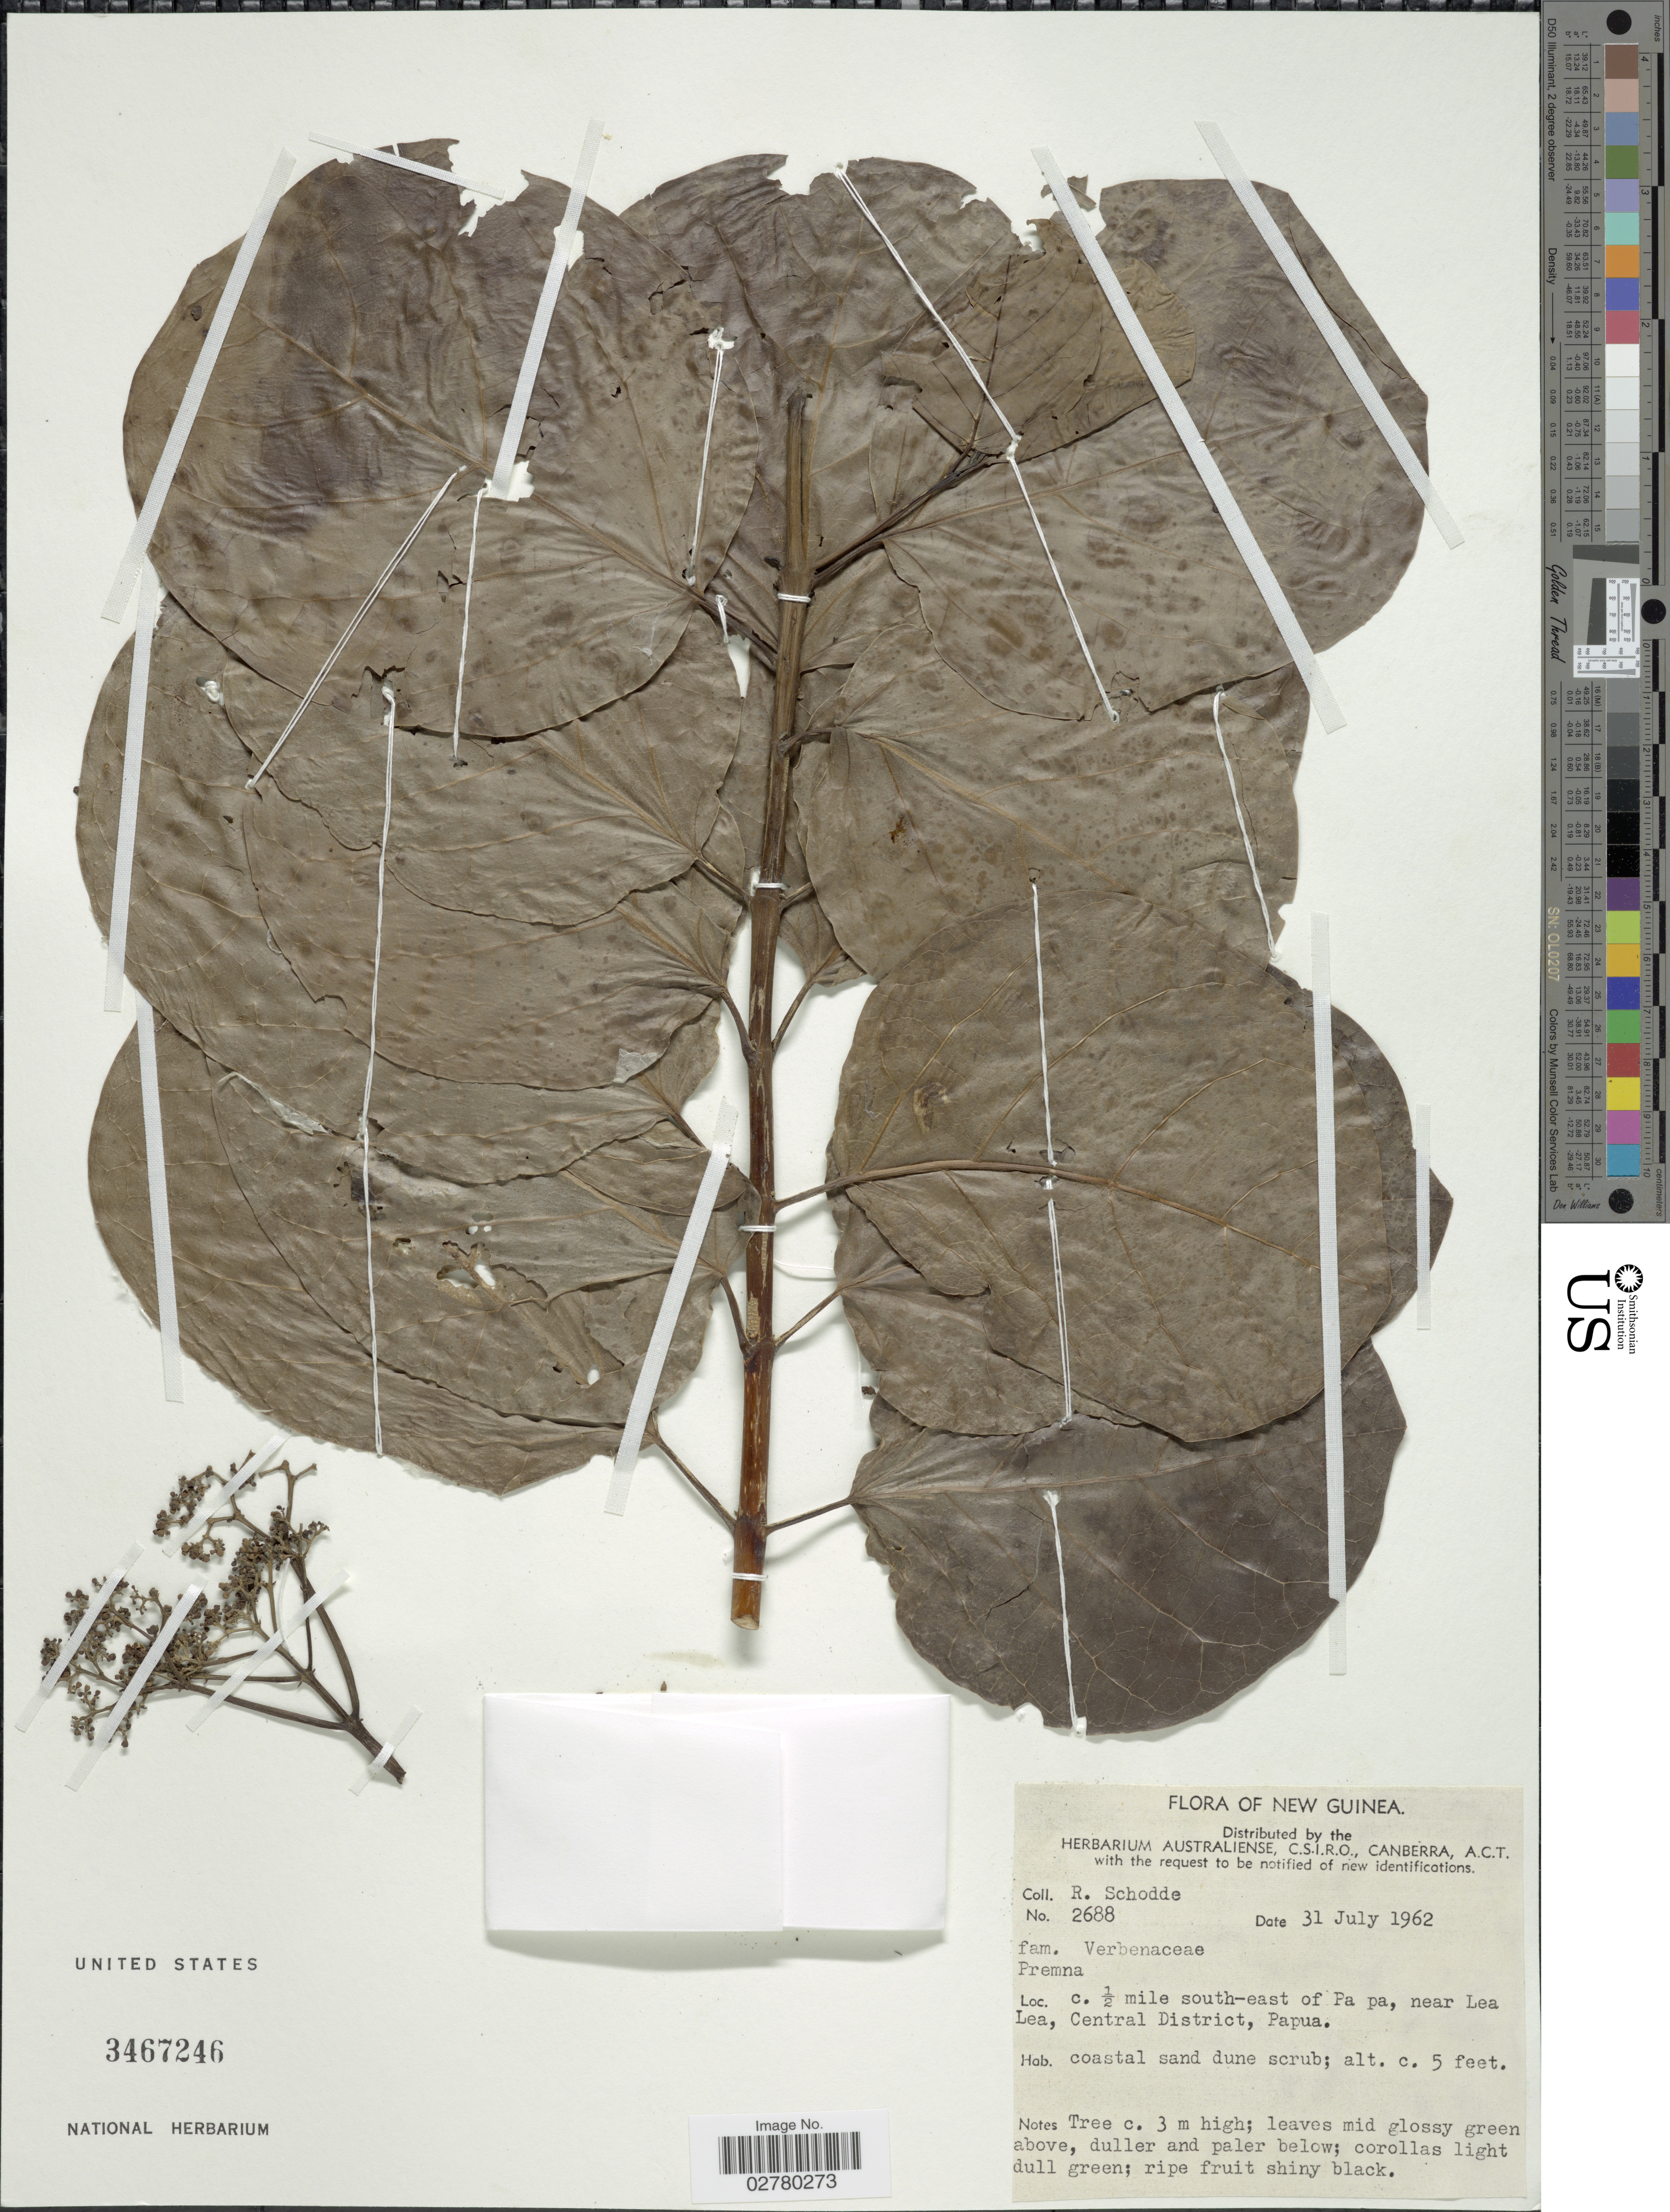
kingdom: Plantae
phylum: Tracheophyta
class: Magnoliopsida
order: Lamiales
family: Lamiaceae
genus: Premna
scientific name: Premna sp.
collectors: R. Schodde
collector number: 2688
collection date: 1962-07-31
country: Papua New Guinea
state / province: Central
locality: New Guinea, c. ½ mile south-east of Pa pa, near Lea Lea, Central District, Papua.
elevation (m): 2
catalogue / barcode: US 3467246